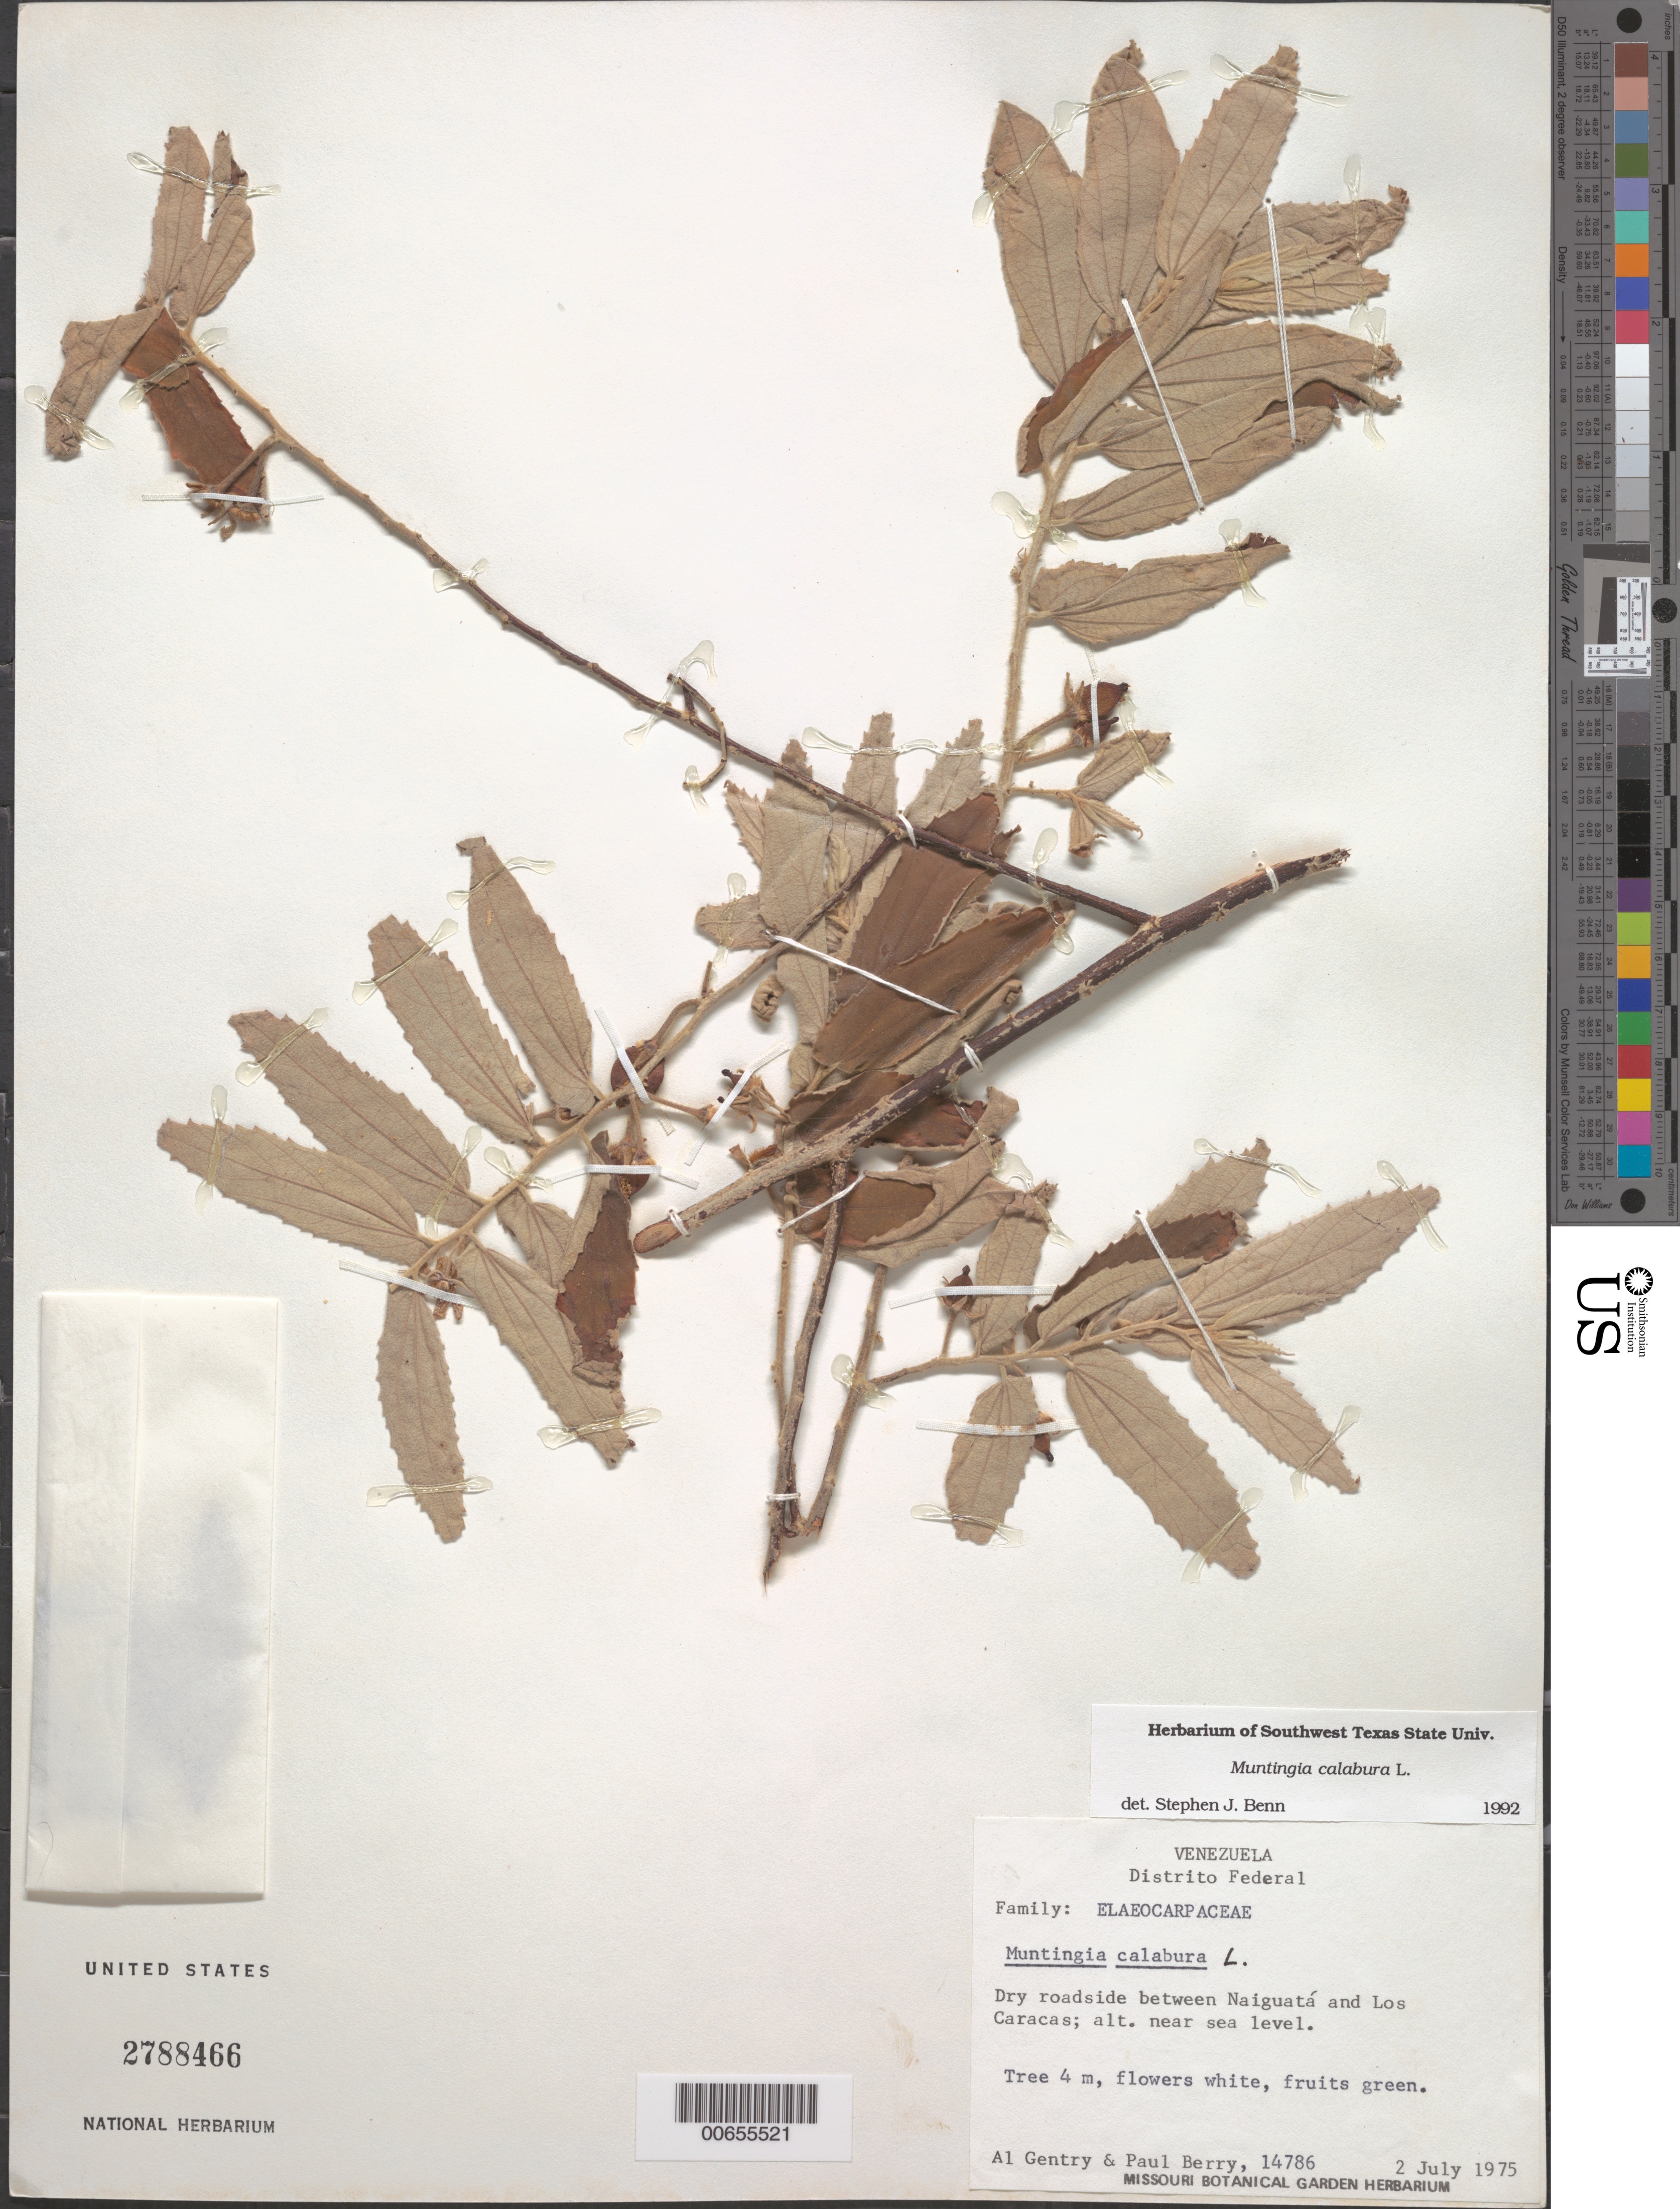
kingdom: Plantae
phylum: Tracheophyta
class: Magnoliopsida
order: Malvales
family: Muntingiaceae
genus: Muntingia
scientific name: Muntingia calabura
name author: L.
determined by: Benn, S. J.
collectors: A. H. Gentry & P. Berry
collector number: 14786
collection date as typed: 02 Jul 1975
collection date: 1975-07-02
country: Venezuela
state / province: Distrito Federal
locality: Between Naiguatá and Los Caracas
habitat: Dry roadside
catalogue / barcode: US 2788466